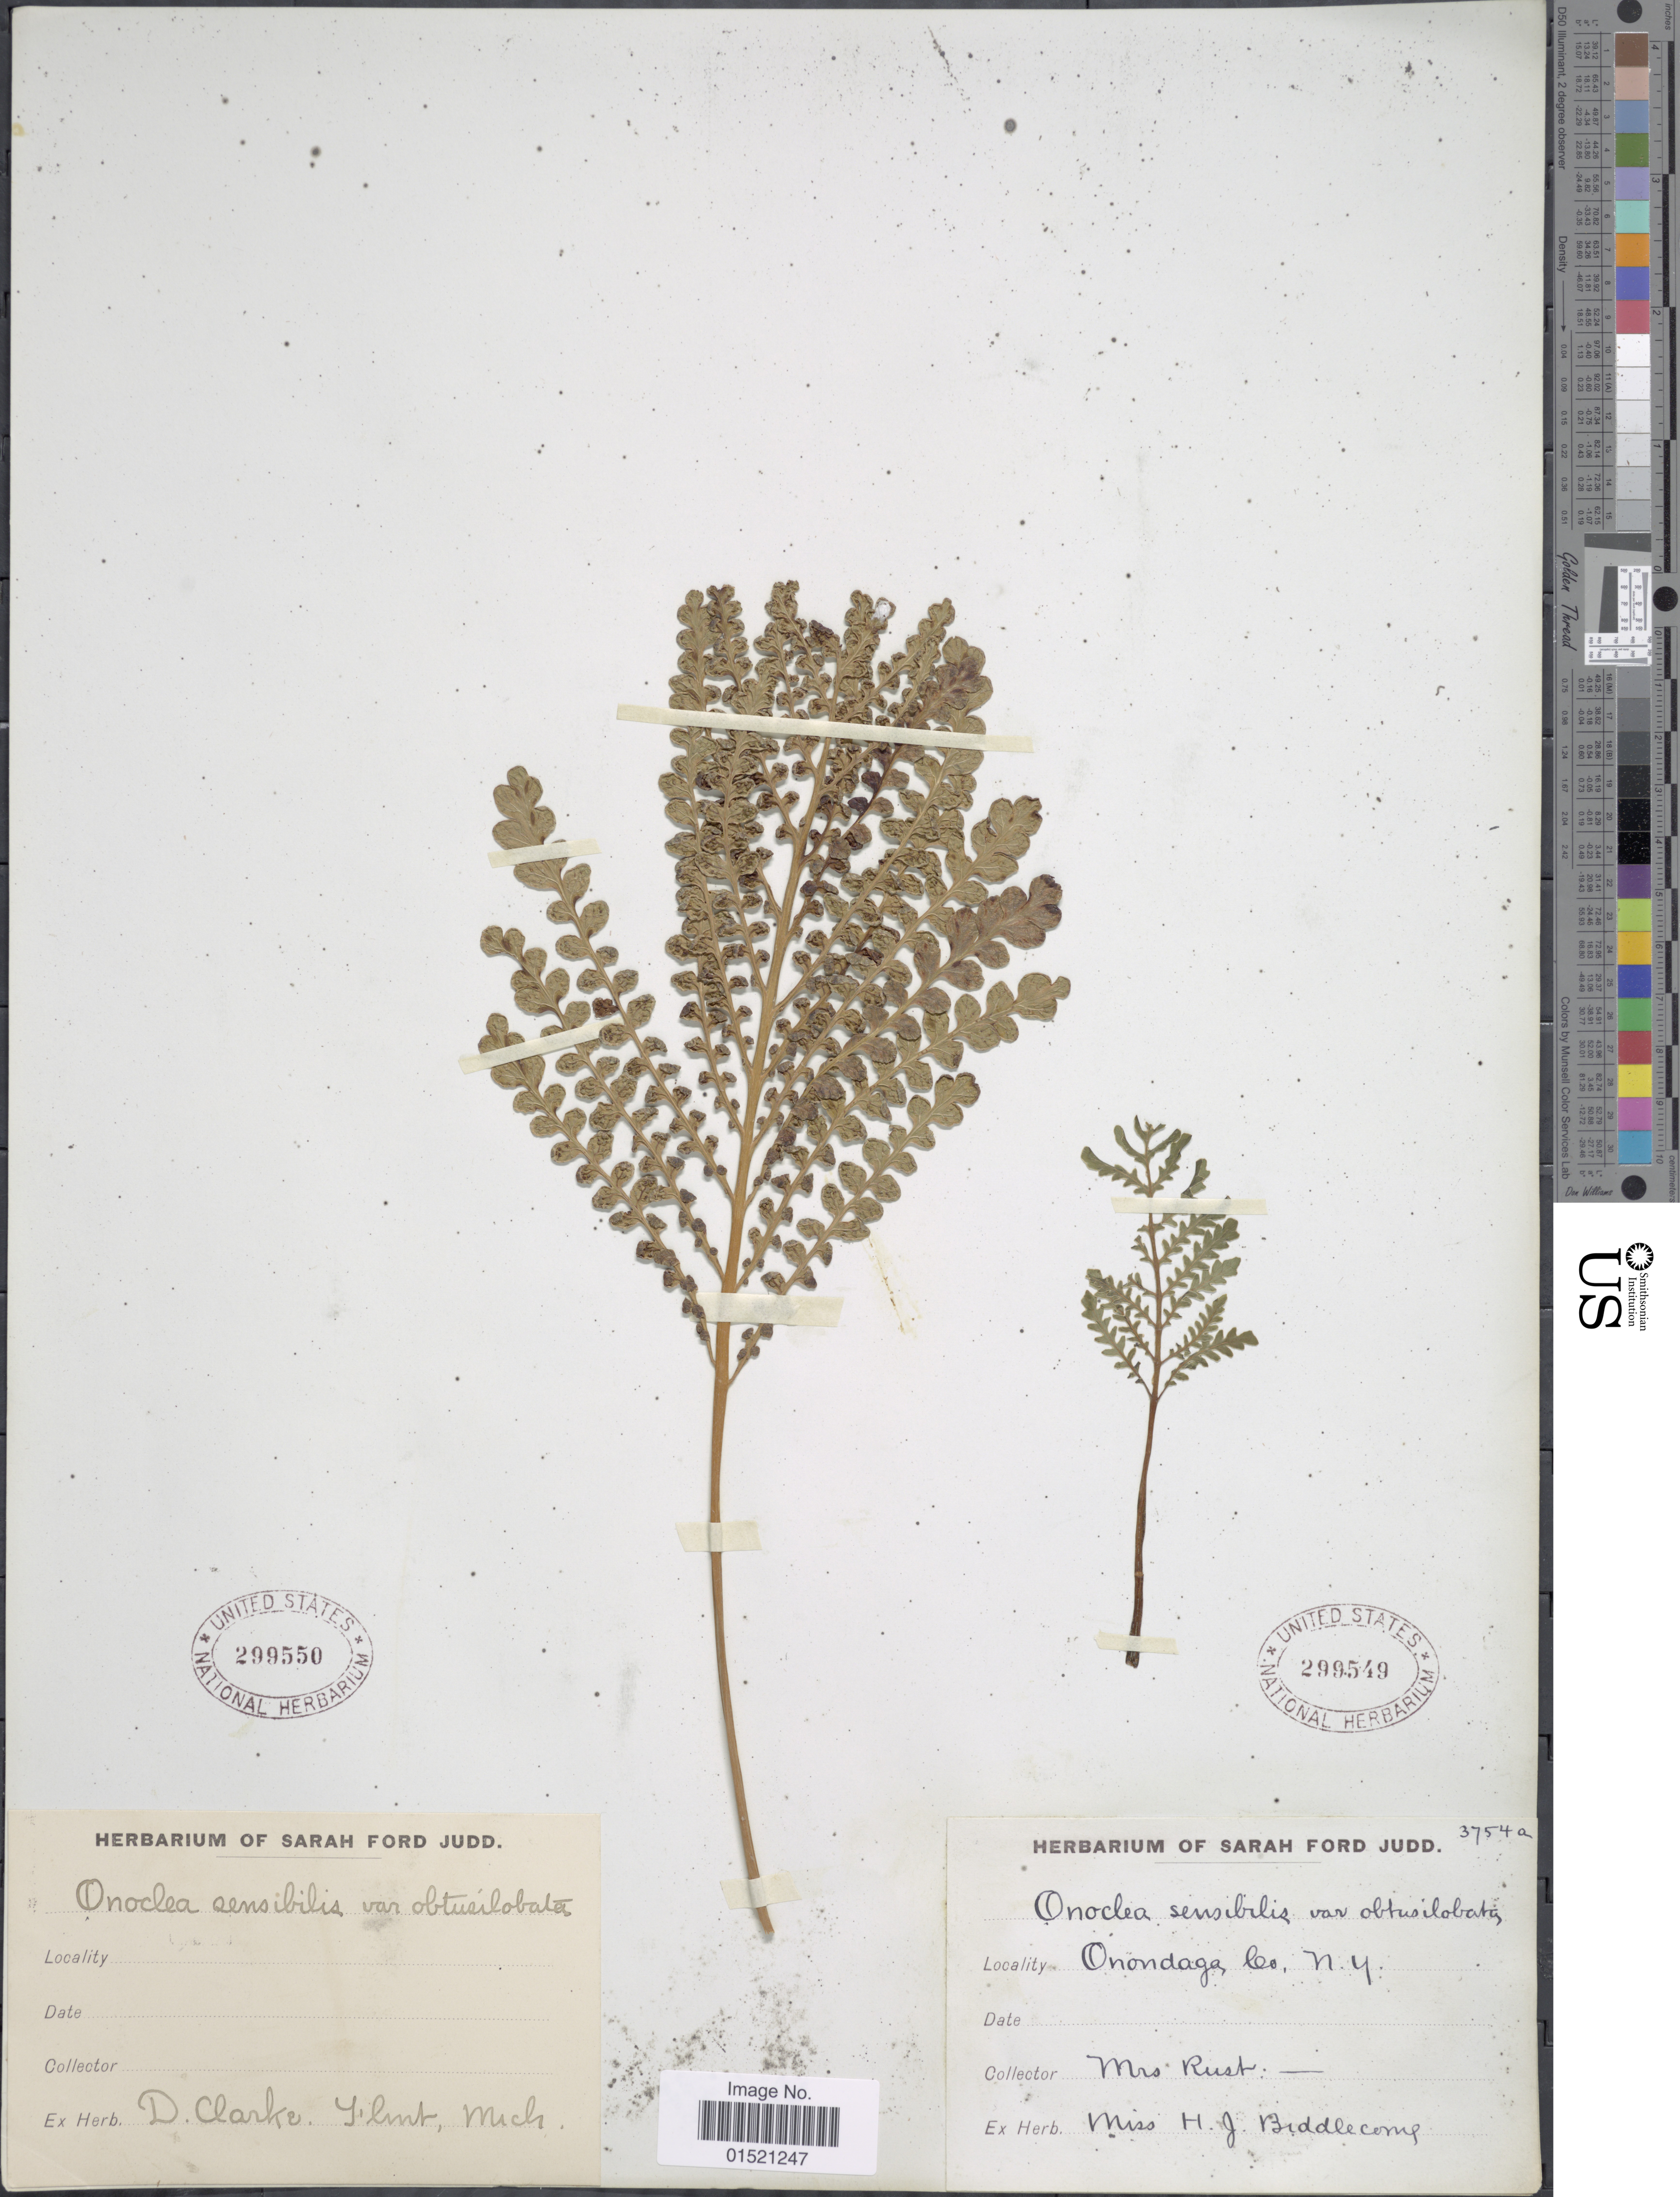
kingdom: Plantae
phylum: Tracheophyta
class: Polypodiopsida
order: Polypodiales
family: Onocleaceae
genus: Onoclea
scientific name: Onoclea sensibilis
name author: L.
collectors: D. Clarke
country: United States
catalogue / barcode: US 299550